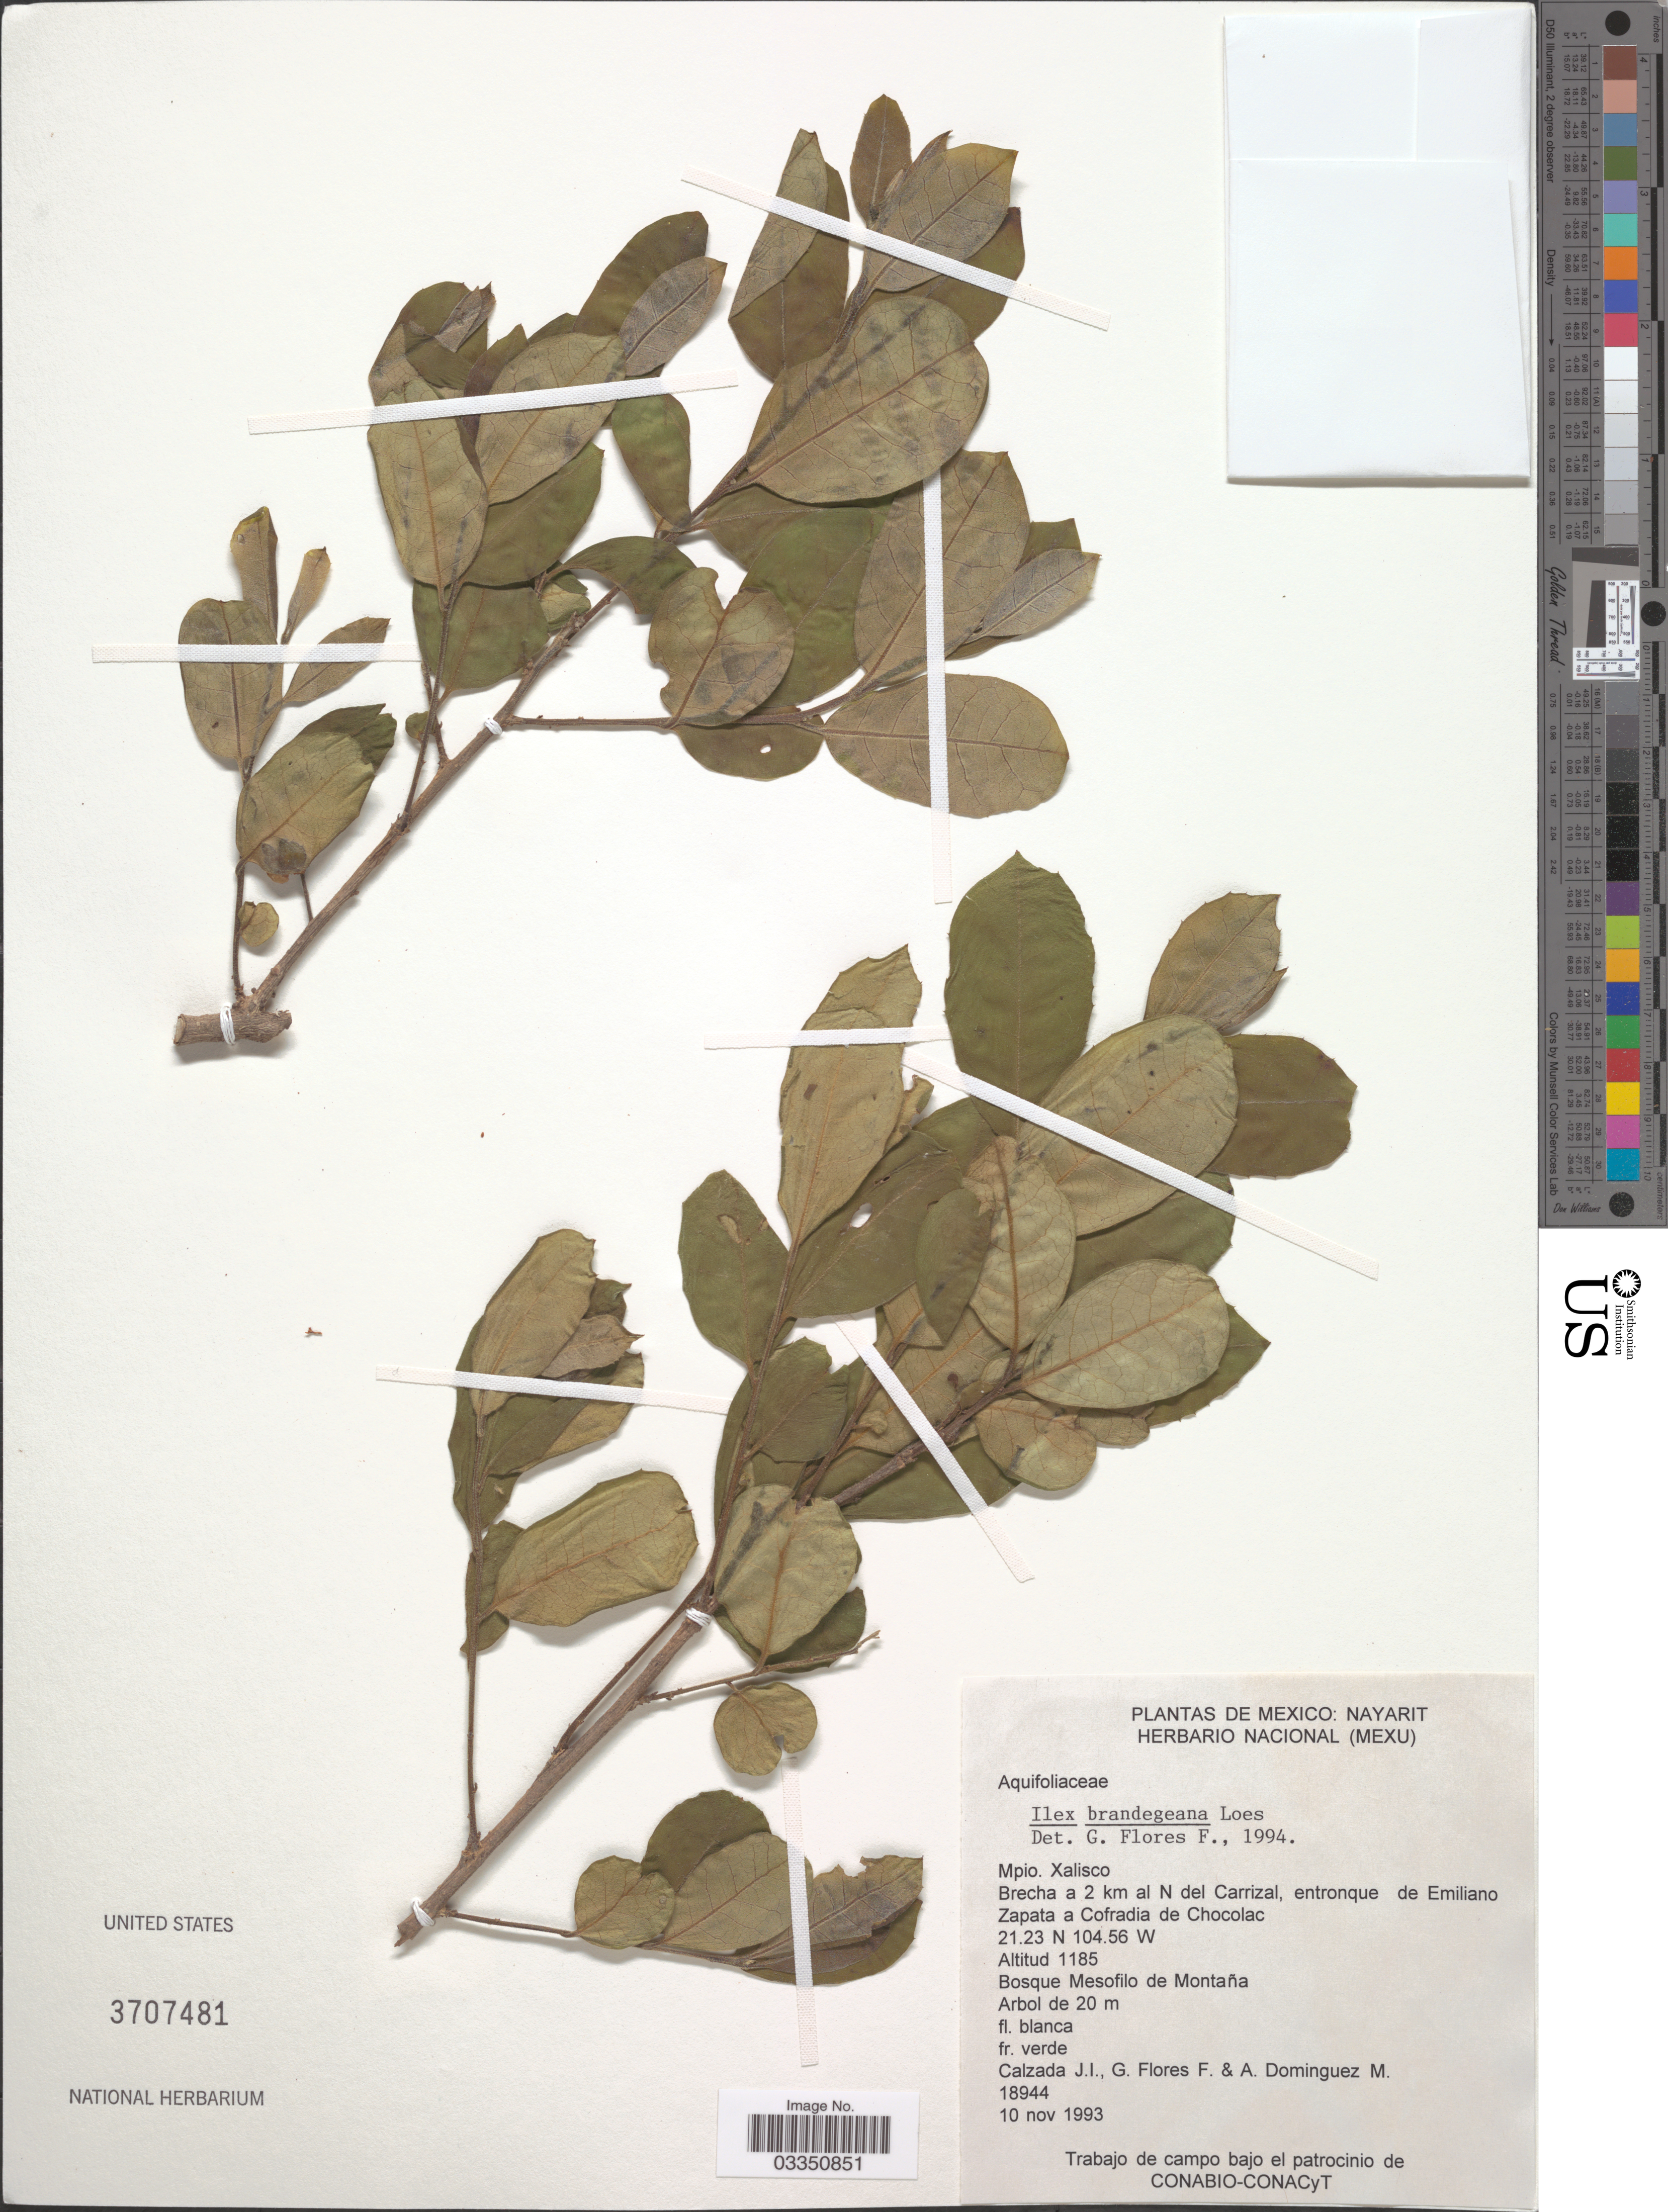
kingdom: Plantae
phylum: Tracheophyta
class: Magnoliopsida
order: Aquifoliales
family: Aquifoliaceae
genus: Ilex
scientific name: Ilex brandegeana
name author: Loes.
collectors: J. I. Calzada, G. Flores F. & A. Dominguez M.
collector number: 18944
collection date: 1993-11-10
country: Mexico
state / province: Nayarit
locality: Mpio. Xalisco, Brecha a 2 km al N del Carrizal, entronque de Emiliano Zapata a Cofradia de Chocolac.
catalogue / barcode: US 3707481